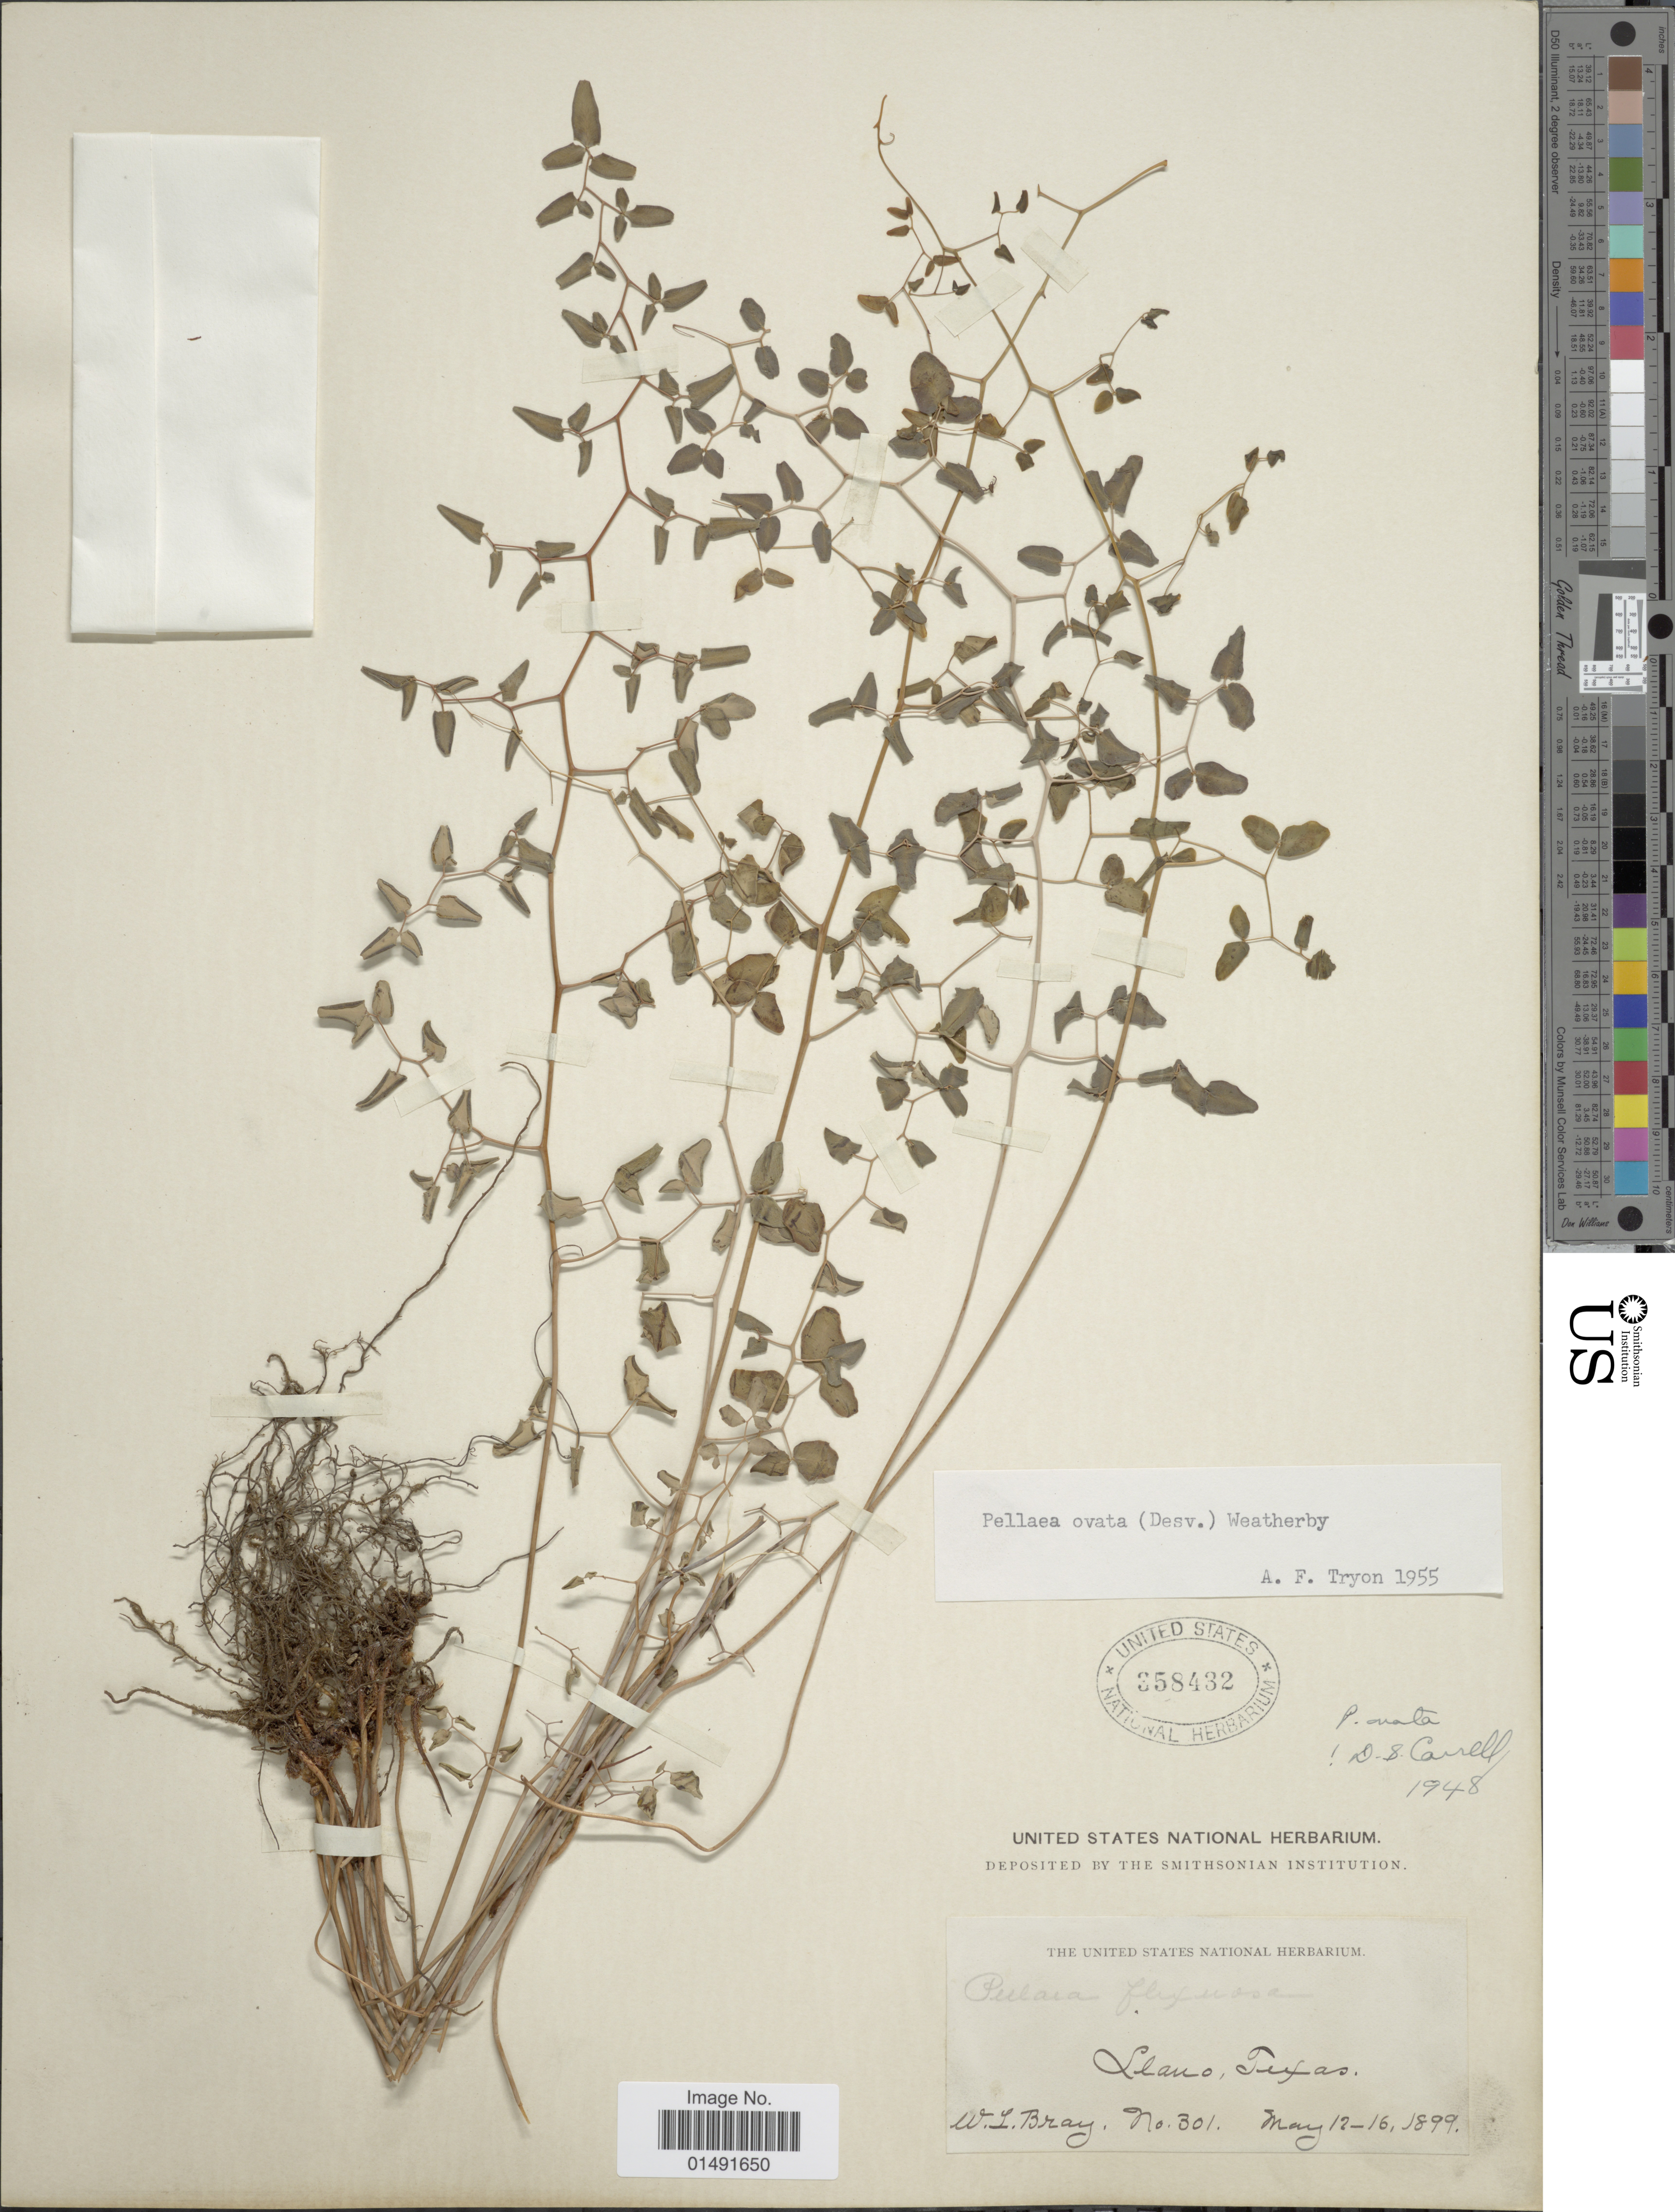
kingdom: Plantae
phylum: Tracheophyta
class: Polypodiopsida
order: Polypodiales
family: Pteridaceae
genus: Pellaea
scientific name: Pellaea ovata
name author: (Desv.) Weath.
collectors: W. L. Bray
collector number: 301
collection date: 1899-05-12/1899-05-16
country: United States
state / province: Texas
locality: Llano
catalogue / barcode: US 358432